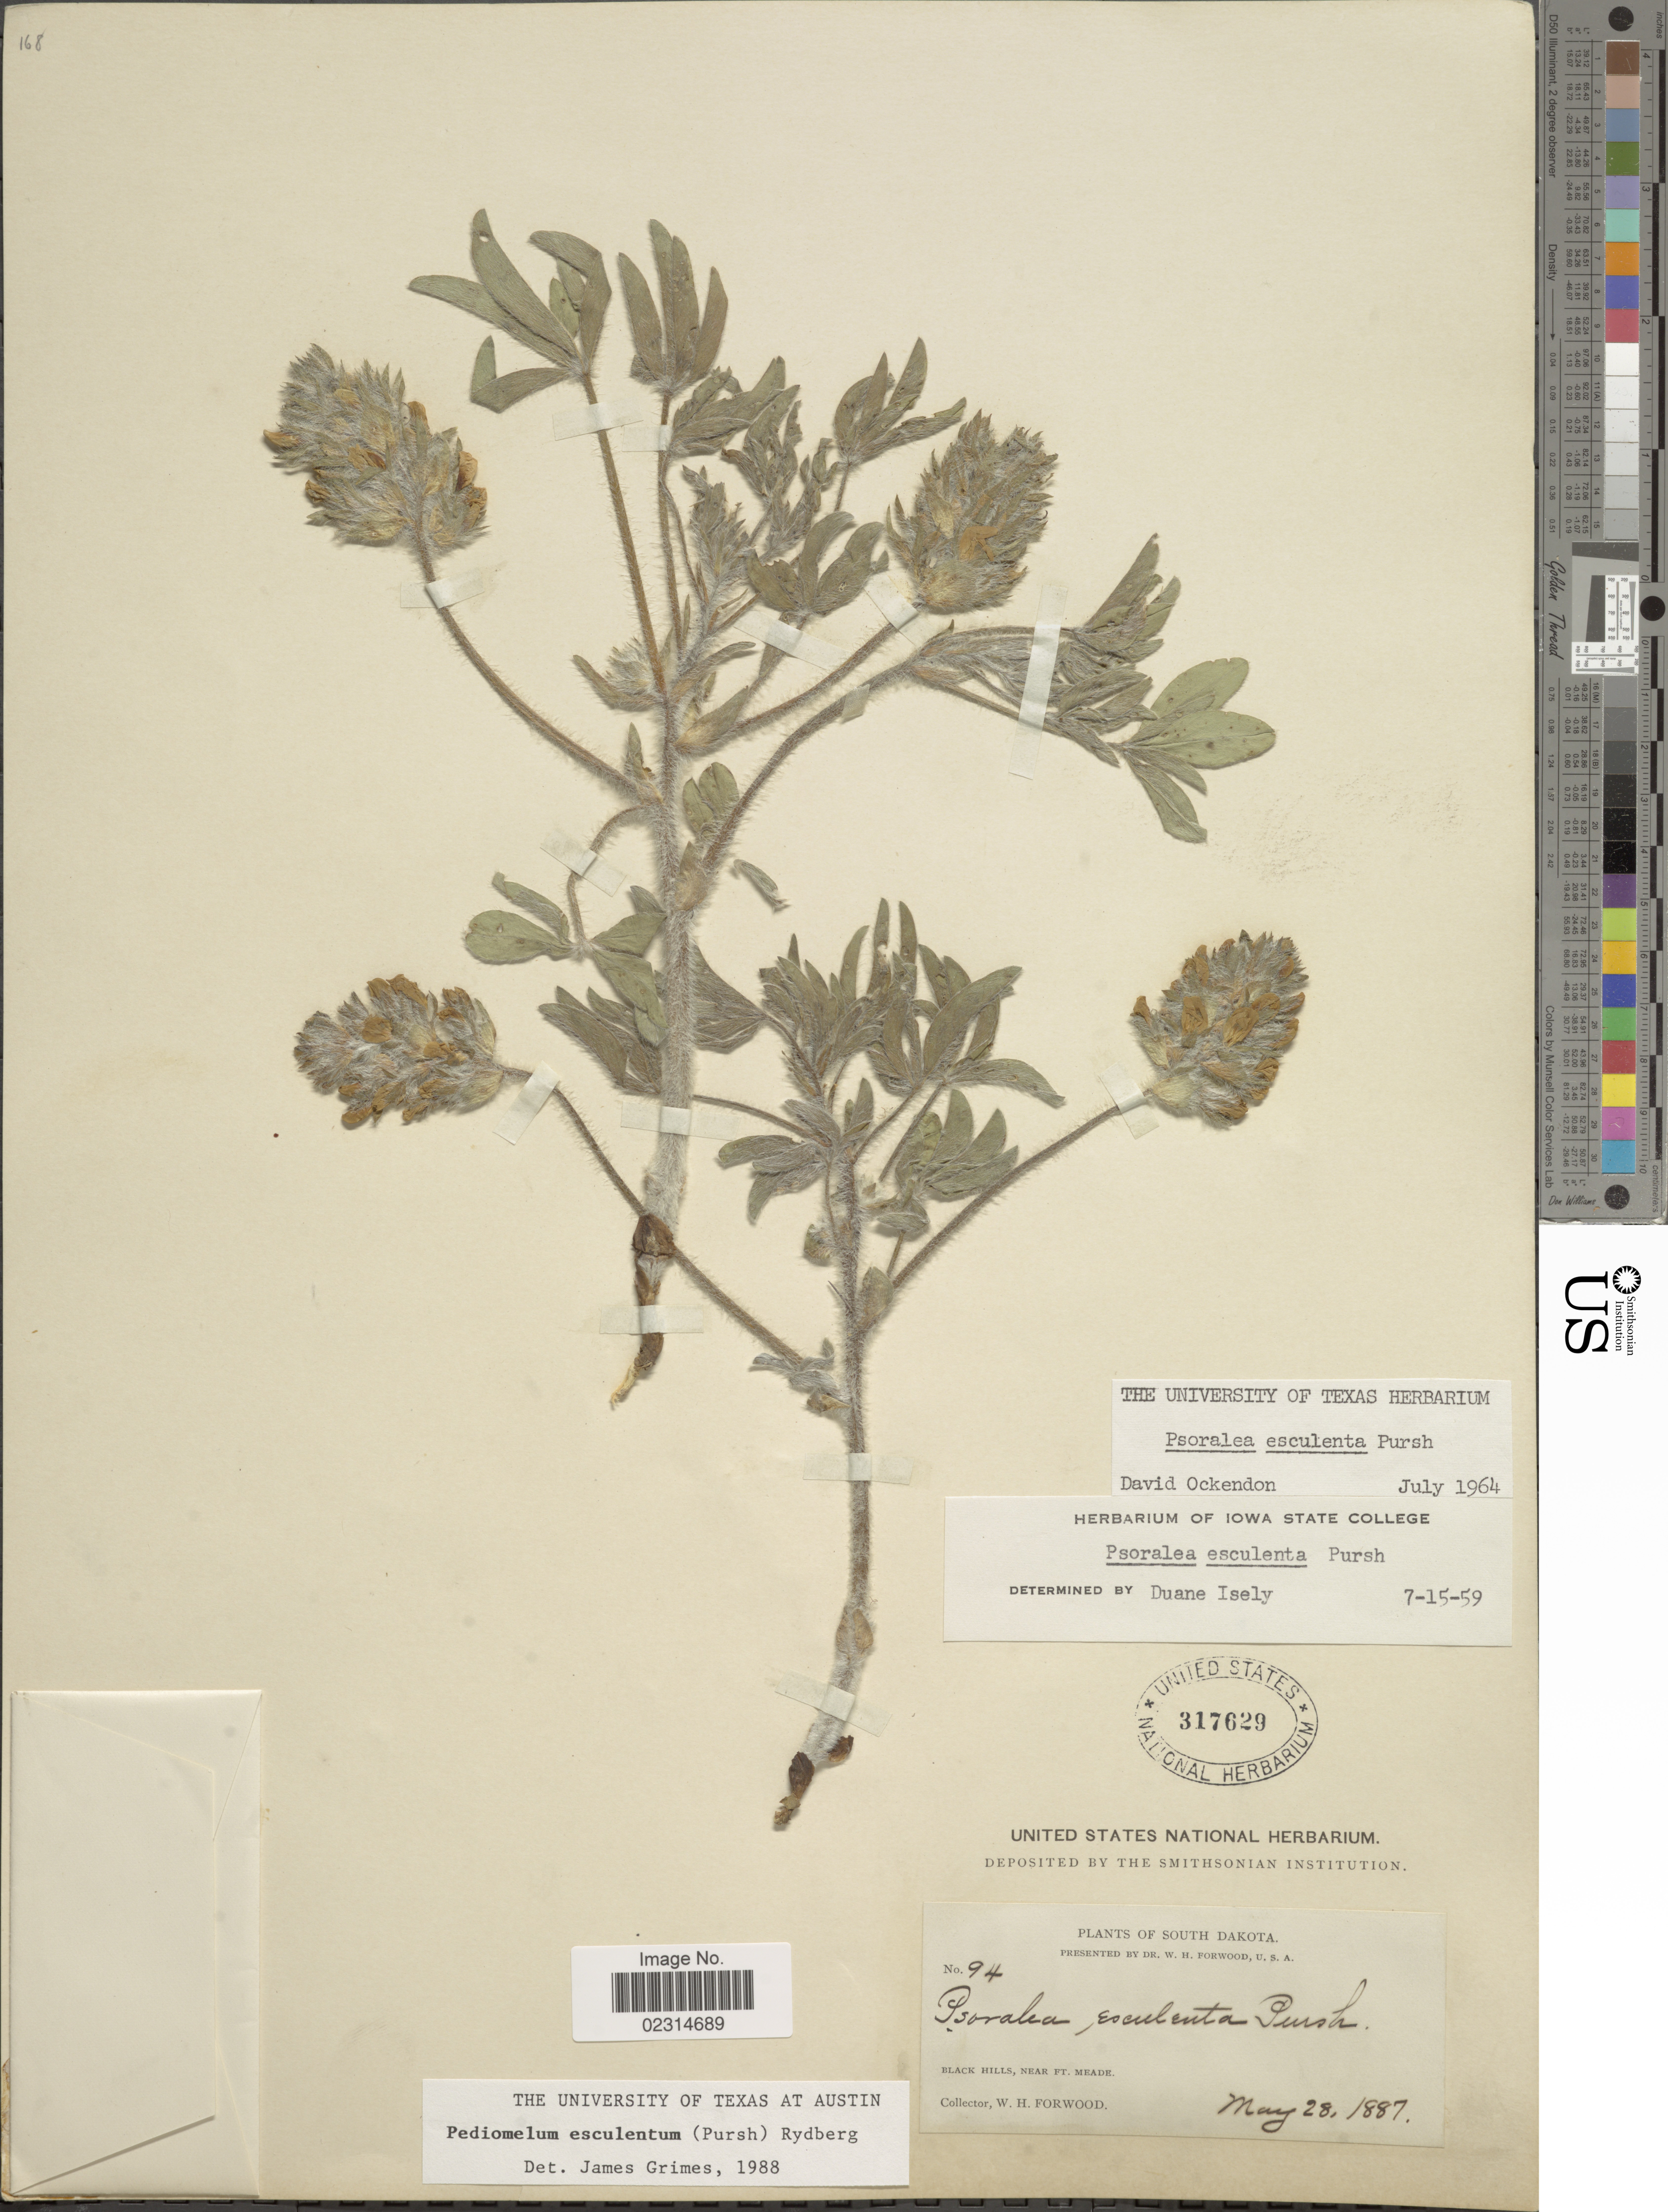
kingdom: Plantae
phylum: Tracheophyta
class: Magnoliopsida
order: Fabales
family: Fabaceae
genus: Pediomelum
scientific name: Pediomelum esculentum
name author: (Pursh) Rydb.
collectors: W. Forwood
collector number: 94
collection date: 1887-05-28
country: United States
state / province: South Dakota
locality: Black Hills, near Ft Meade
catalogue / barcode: US 317629